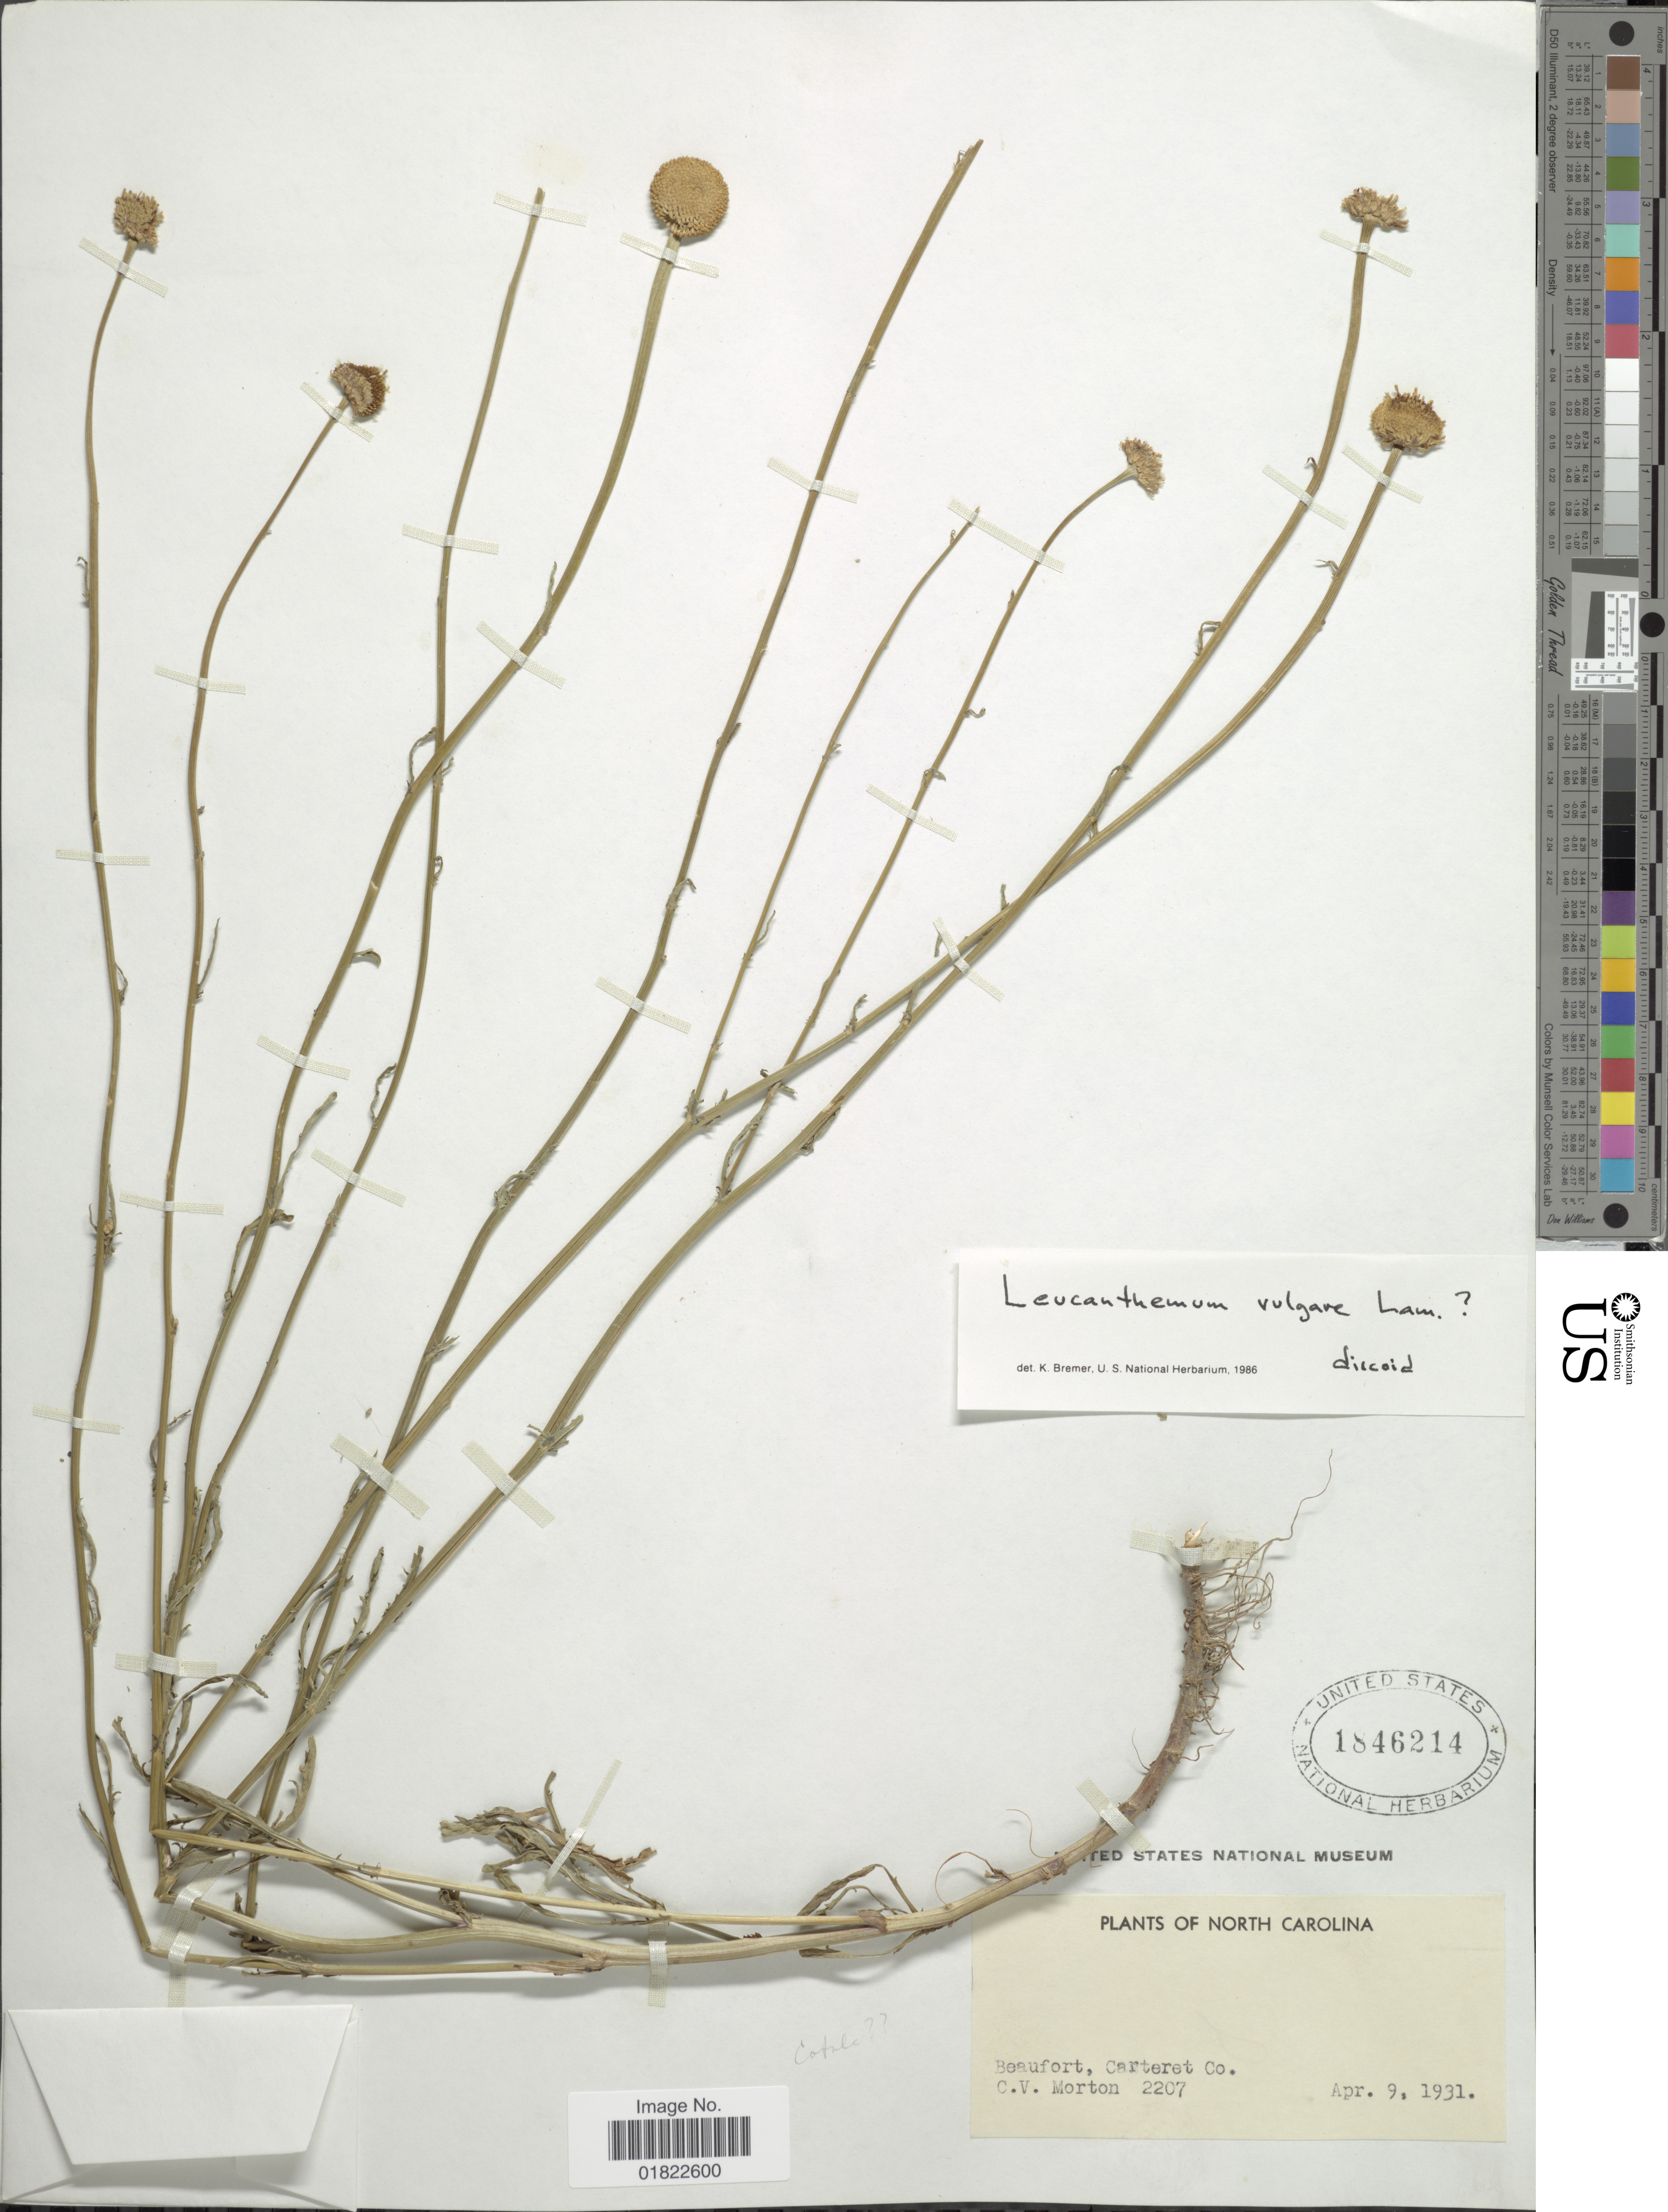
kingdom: Plantae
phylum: Tracheophyta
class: Magnoliopsida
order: Asterales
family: Asteraceae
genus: Leucanthemum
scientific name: Leucanthemum vulgare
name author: Lam.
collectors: C. V. Morton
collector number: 2207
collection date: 1931-04-09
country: United States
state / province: North Carolina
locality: Beaufort, Carteret Co.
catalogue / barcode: US 1846214